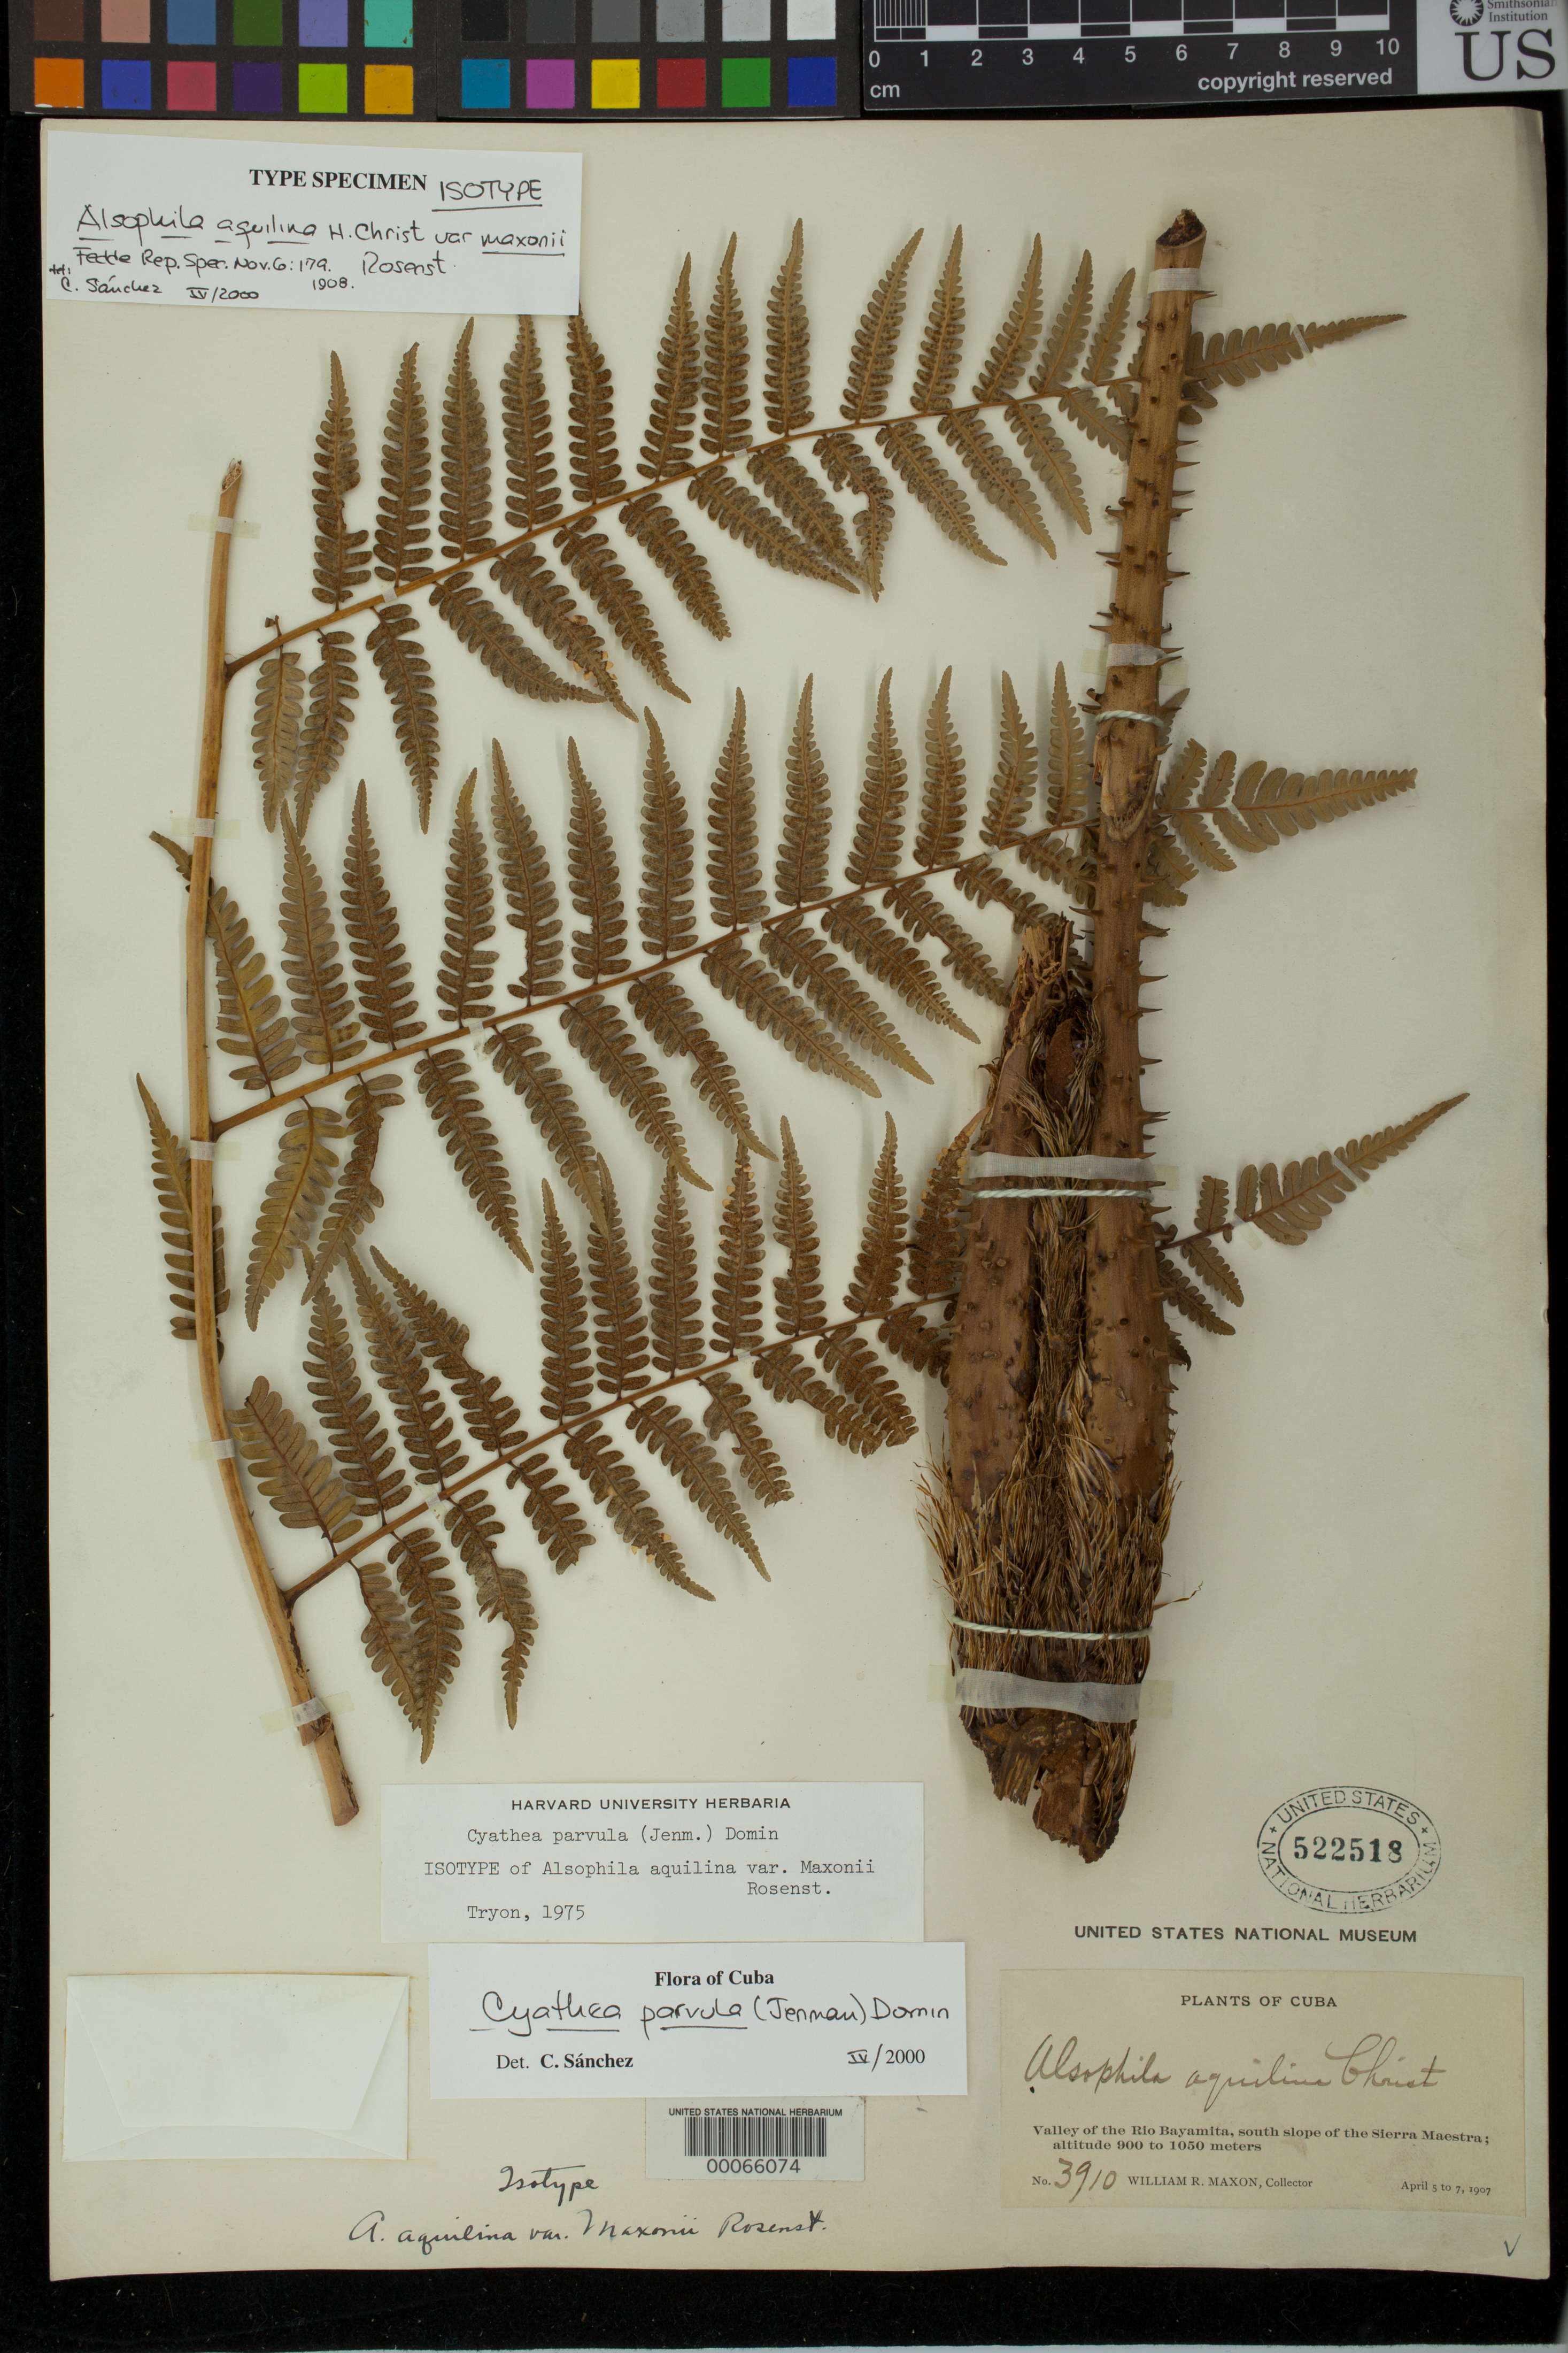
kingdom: Plantae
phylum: Tracheophyta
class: Polypodiopsida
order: Cyatheales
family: Cyatheaceae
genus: Alsophila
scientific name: Alsophila aquilina var. maxonii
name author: Rosenst.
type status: Isotype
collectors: W. R. Maxon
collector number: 3910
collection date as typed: April 5 to 7, 1907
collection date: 1907-04-05/1907-04-07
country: Cuba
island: Greater Antilles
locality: Valley of the Rio Bayamita, south slope of the Sierra Maestra.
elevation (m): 900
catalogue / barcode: US 522518